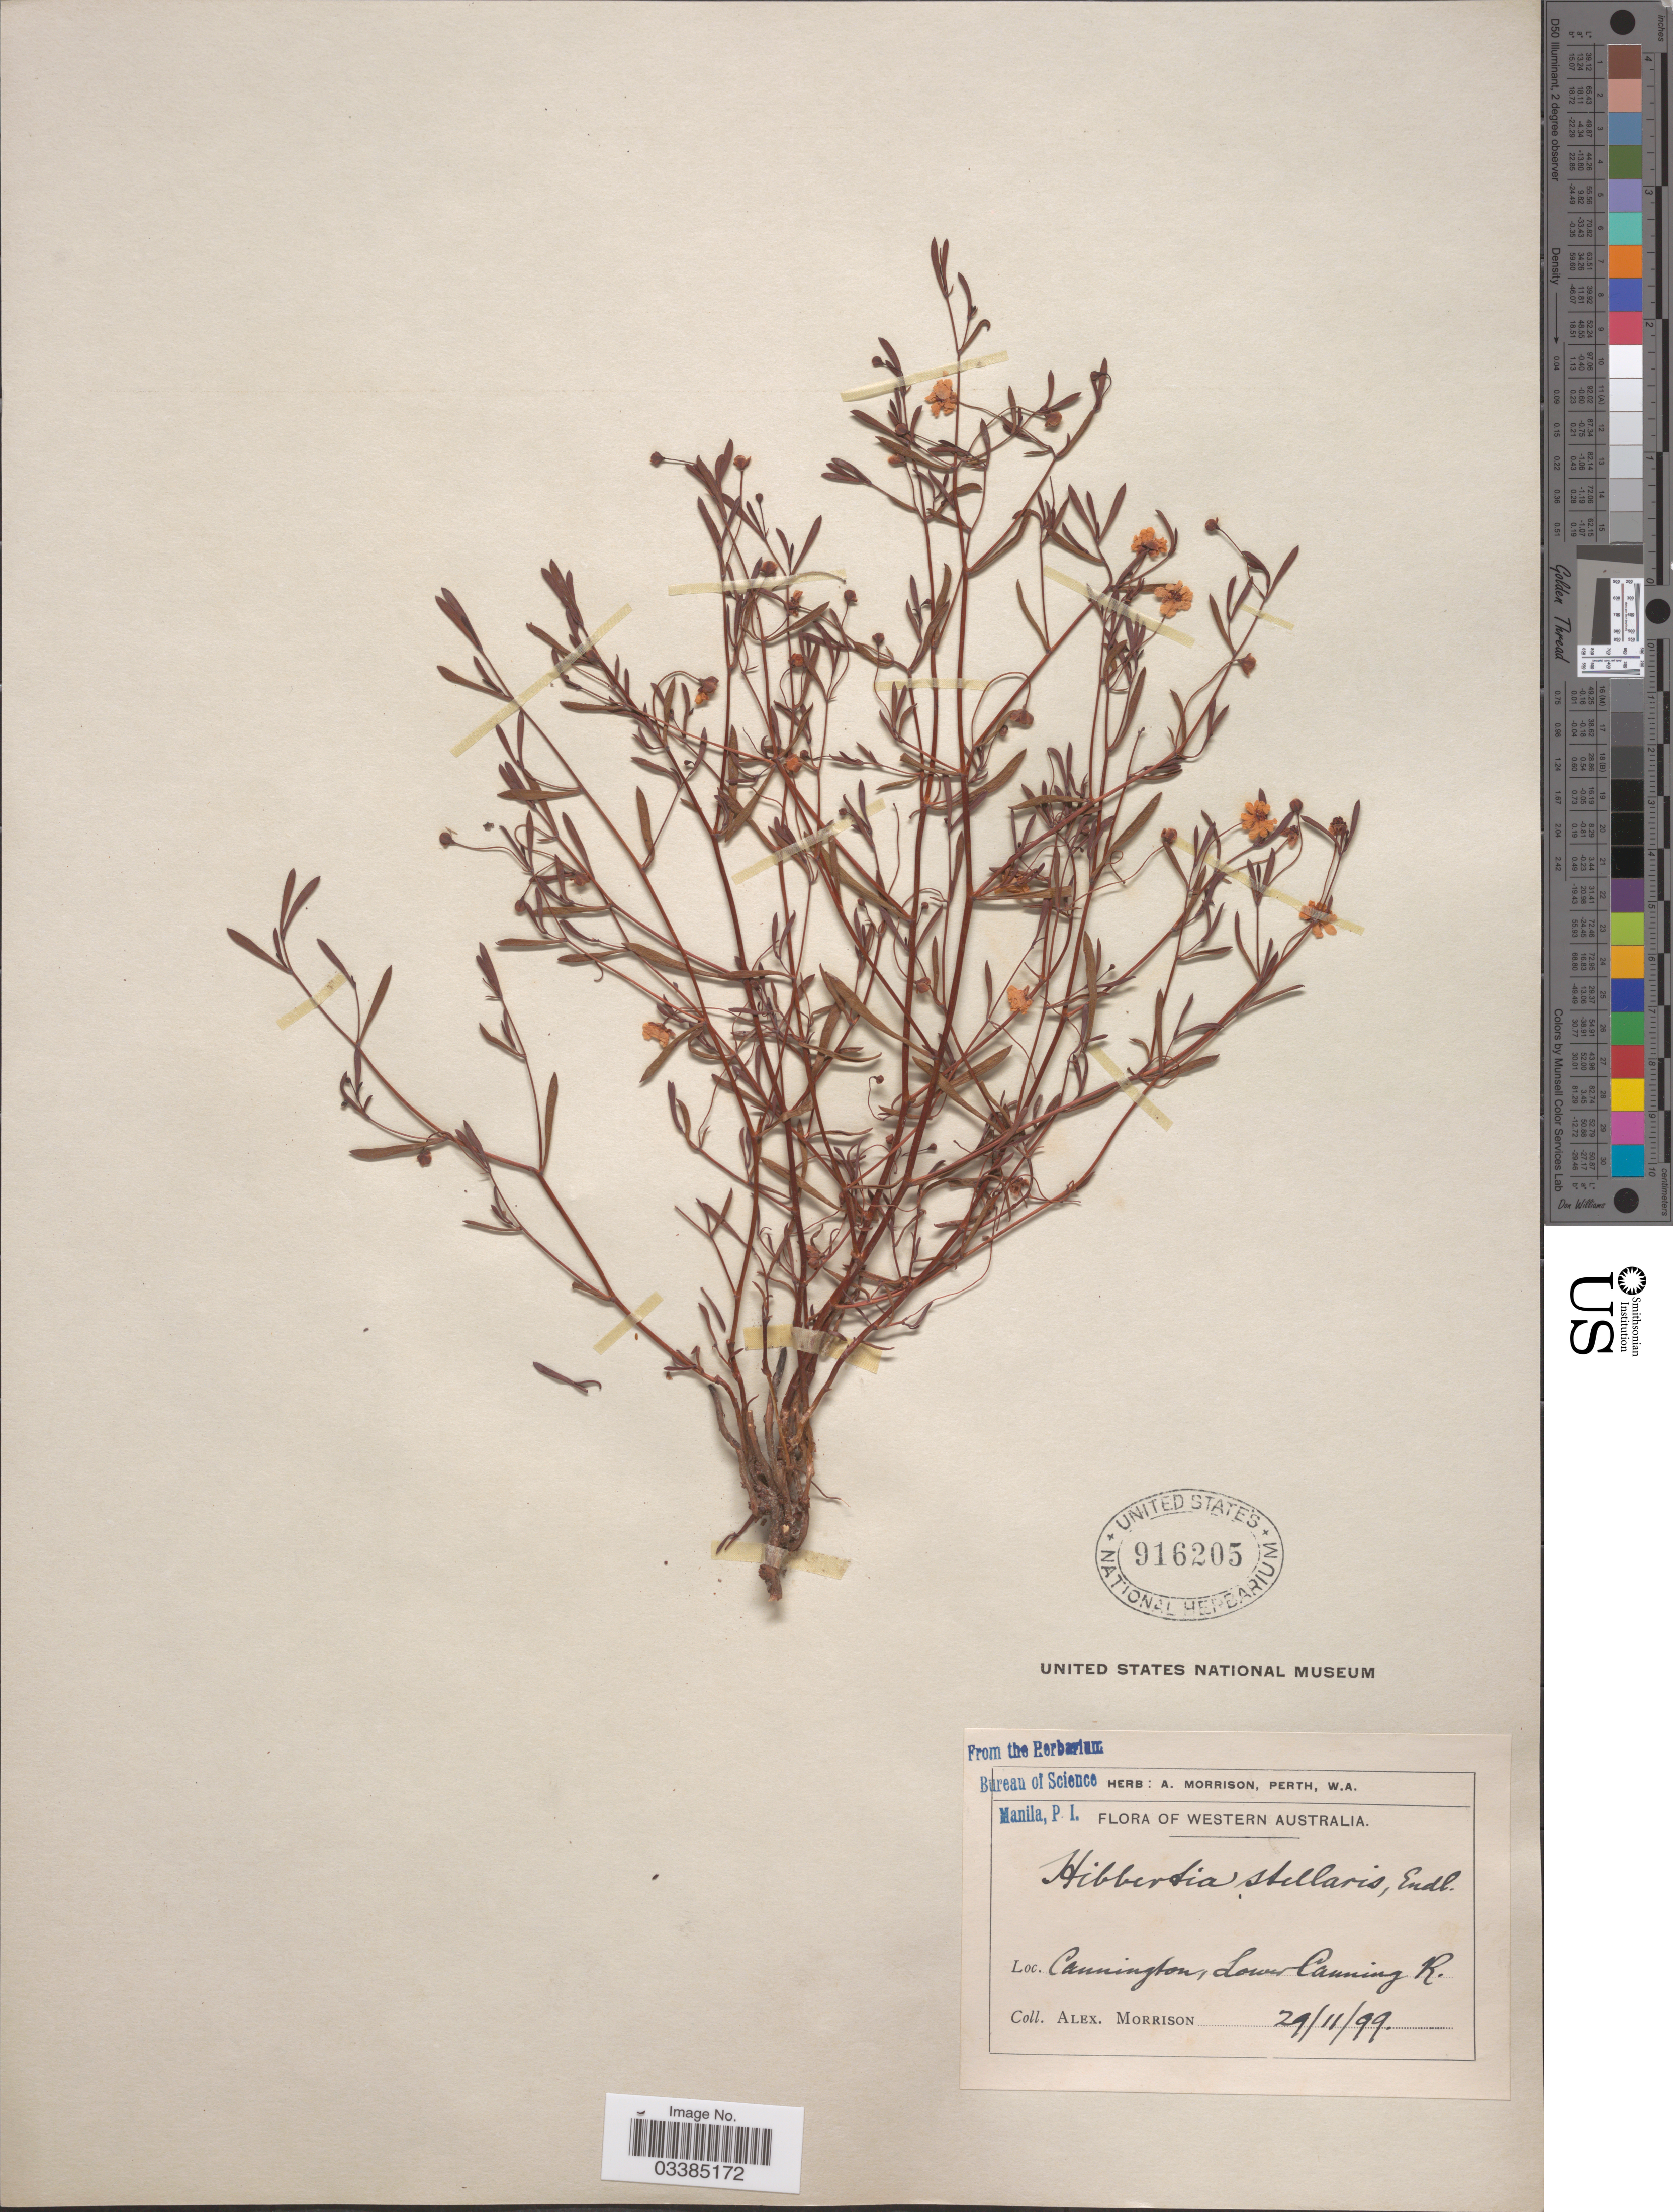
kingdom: Plantae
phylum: Tracheophyta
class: Magnoliopsida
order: Dilleniales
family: Dilleniaceae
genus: Hibbertia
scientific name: Hibbertia stellaris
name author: Endl.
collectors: A. Morrison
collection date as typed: Transcribed d/m/y: 29/11/99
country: Australia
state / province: Western Australia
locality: Cannington, Lower Canning R.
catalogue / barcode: US 916205